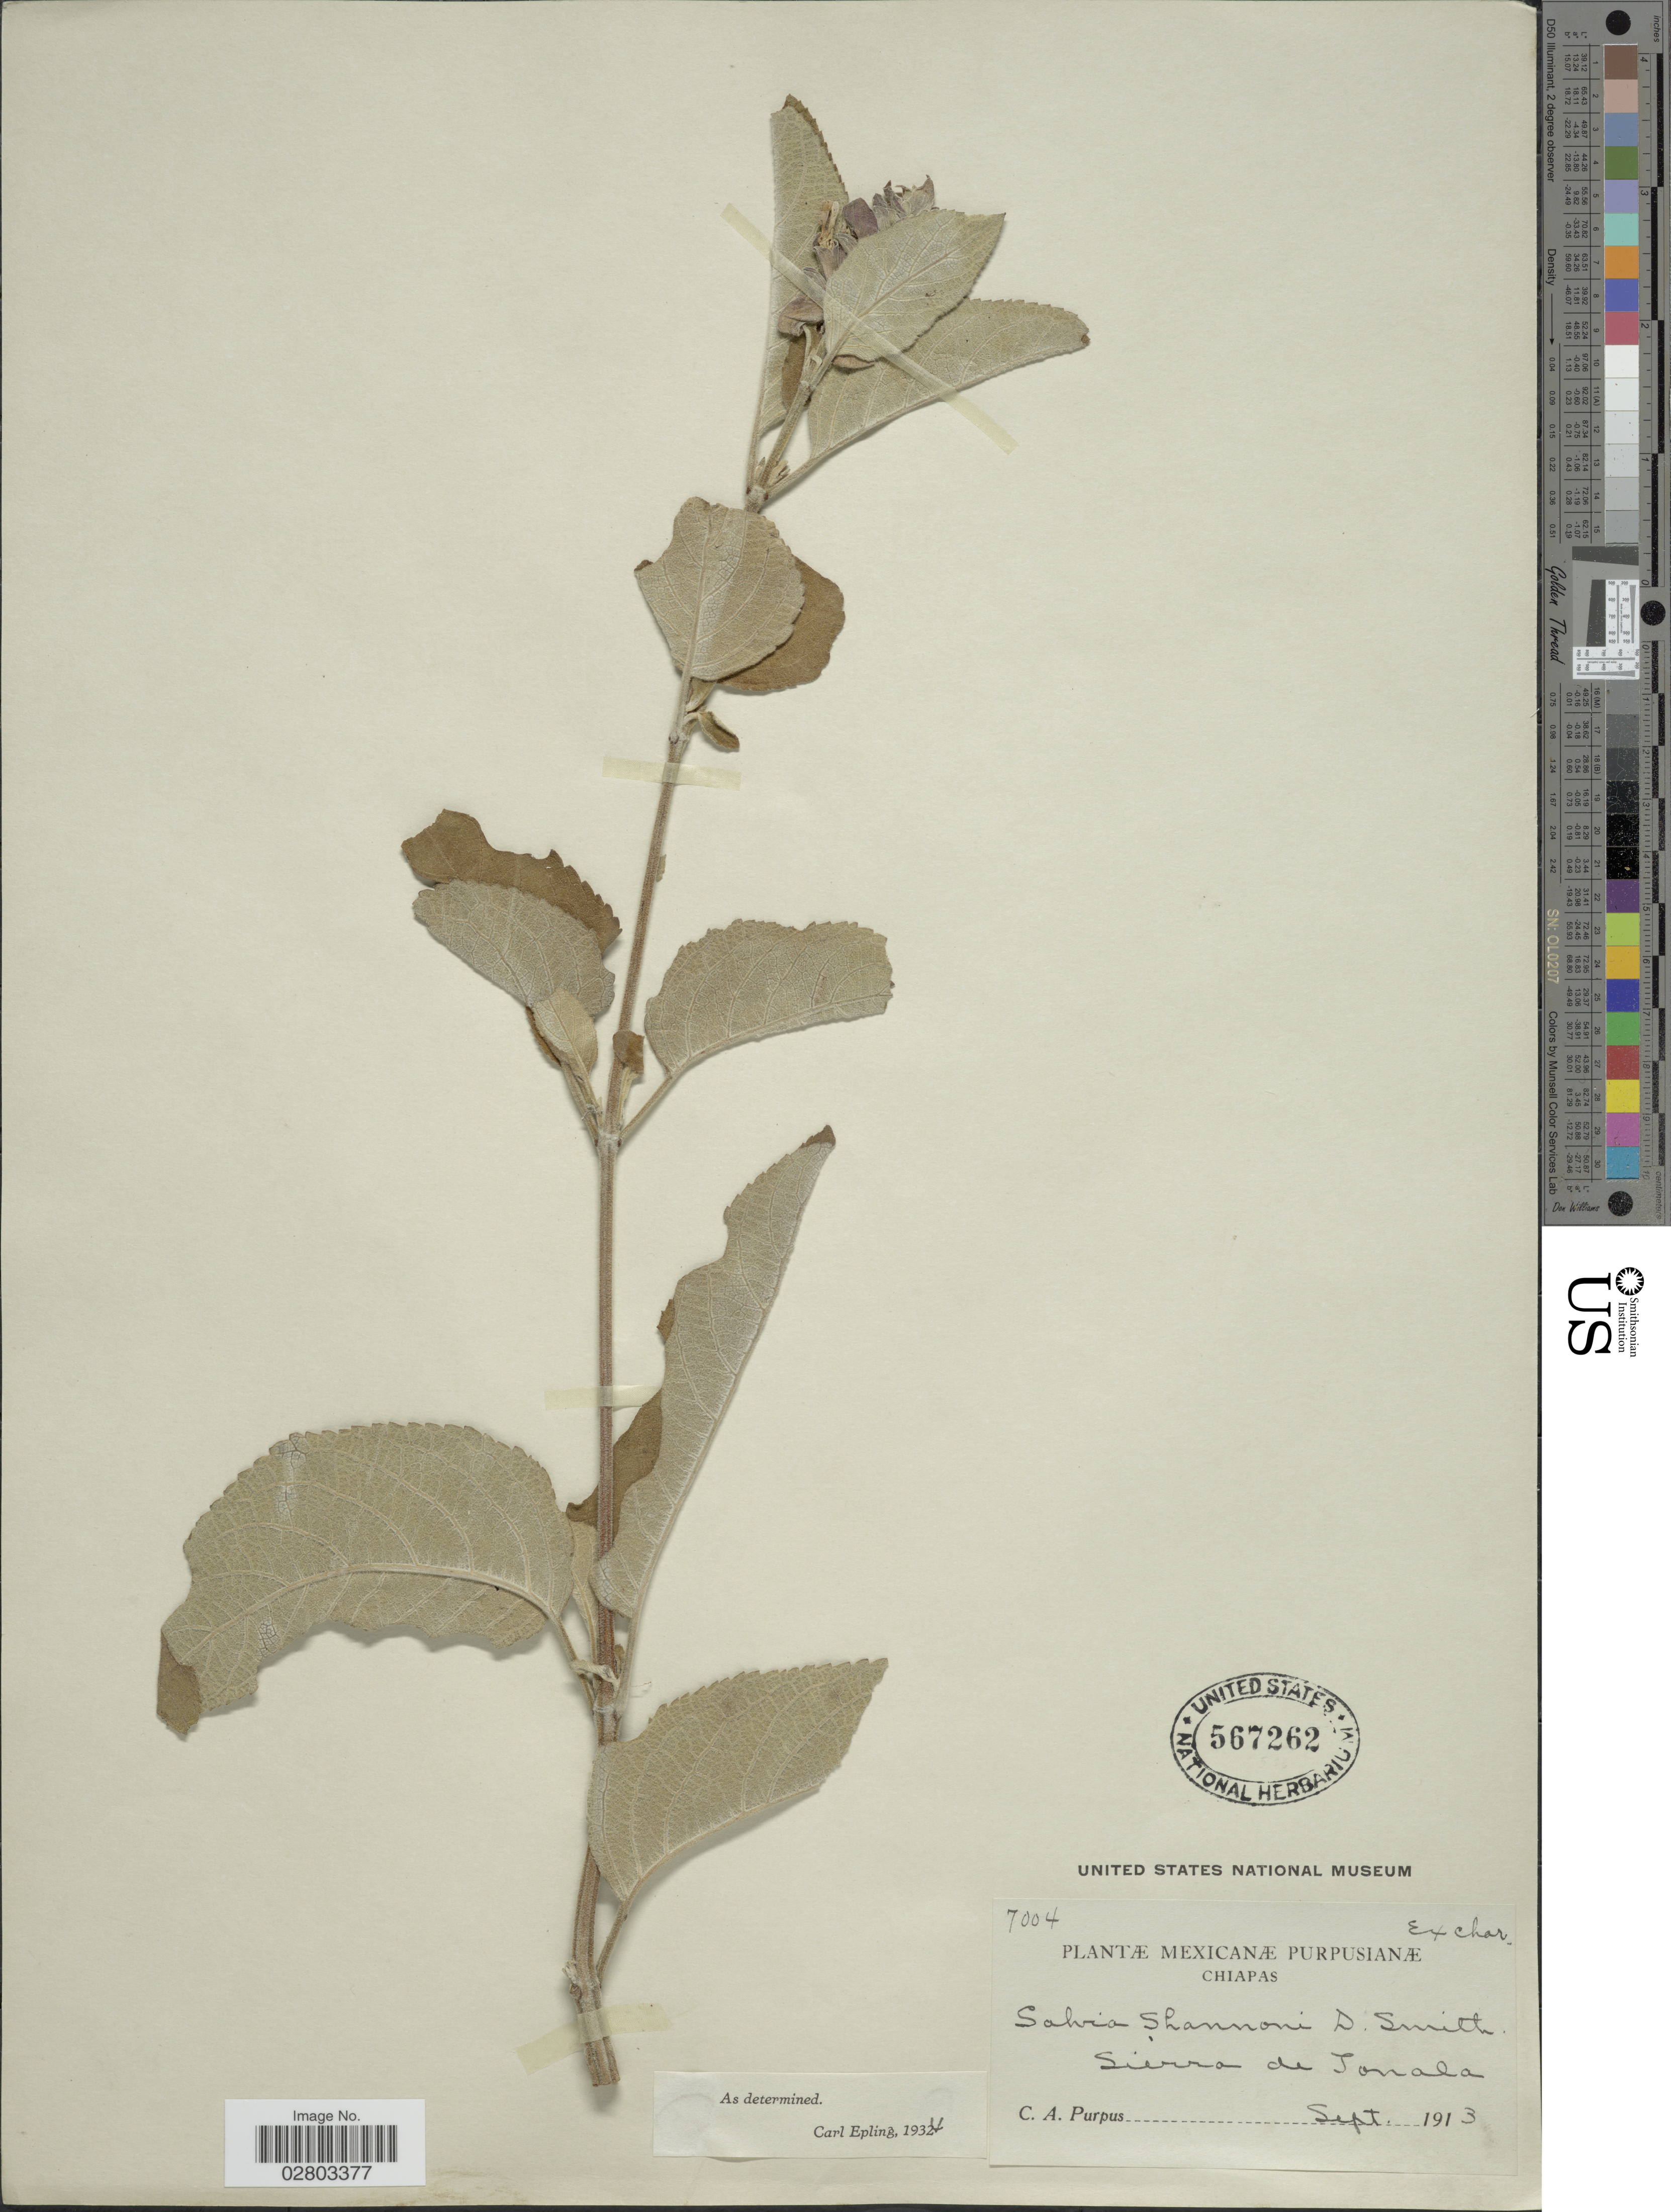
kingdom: Plantae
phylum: Tracheophyta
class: Magnoliopsida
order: Lamiales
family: Lamiaceae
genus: Salvia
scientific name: Salvia shannoni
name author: Donn. Sm.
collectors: C. A. Purpus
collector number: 7004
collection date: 1913-09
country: Mexico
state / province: Chiapas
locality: Sierra de Tonala.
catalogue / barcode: US 567262